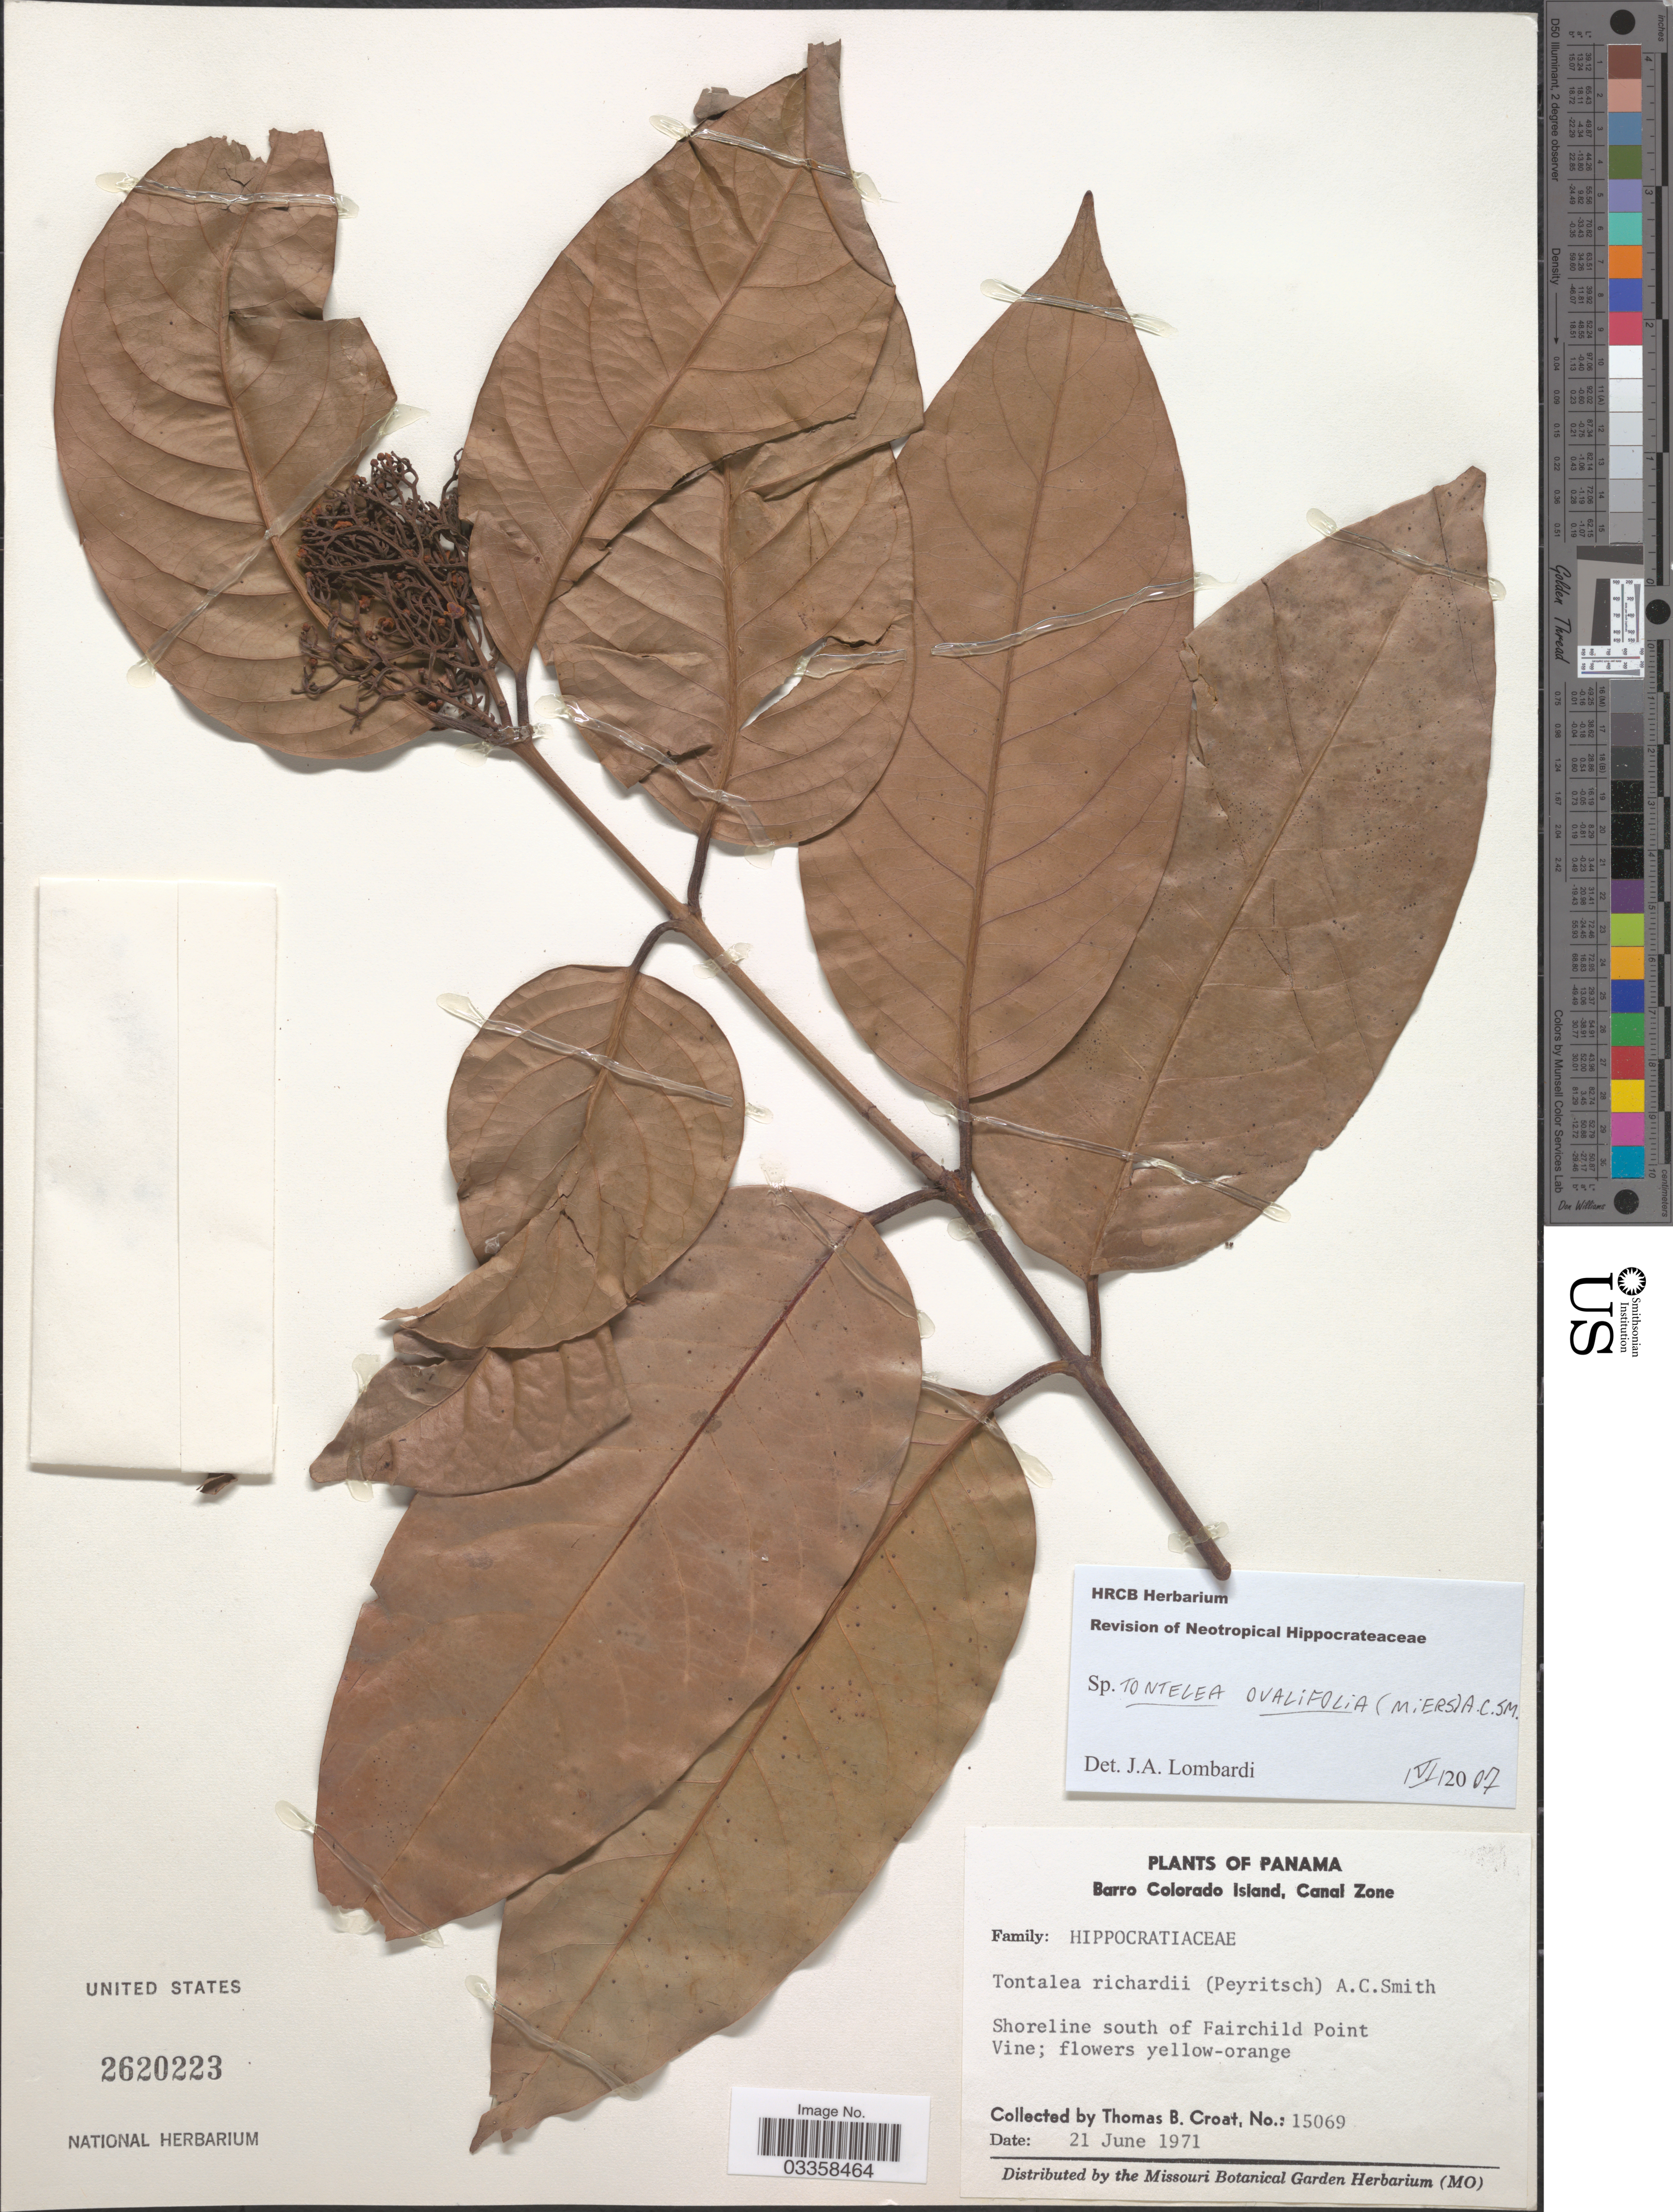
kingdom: Plantae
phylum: Tracheophyta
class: Magnoliopsida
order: Celastrales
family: Celastraceae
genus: Tontelea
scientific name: Tontelea ovalifolia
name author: (Miers) A.C. Sm.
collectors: T. B. Croat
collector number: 15069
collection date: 1971-06-21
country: Panama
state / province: Panamá Oeste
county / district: Canal Zone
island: Barro Colorado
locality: Barro Colorado Island. Shoreline south of Fairchild Point.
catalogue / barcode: US 2620223